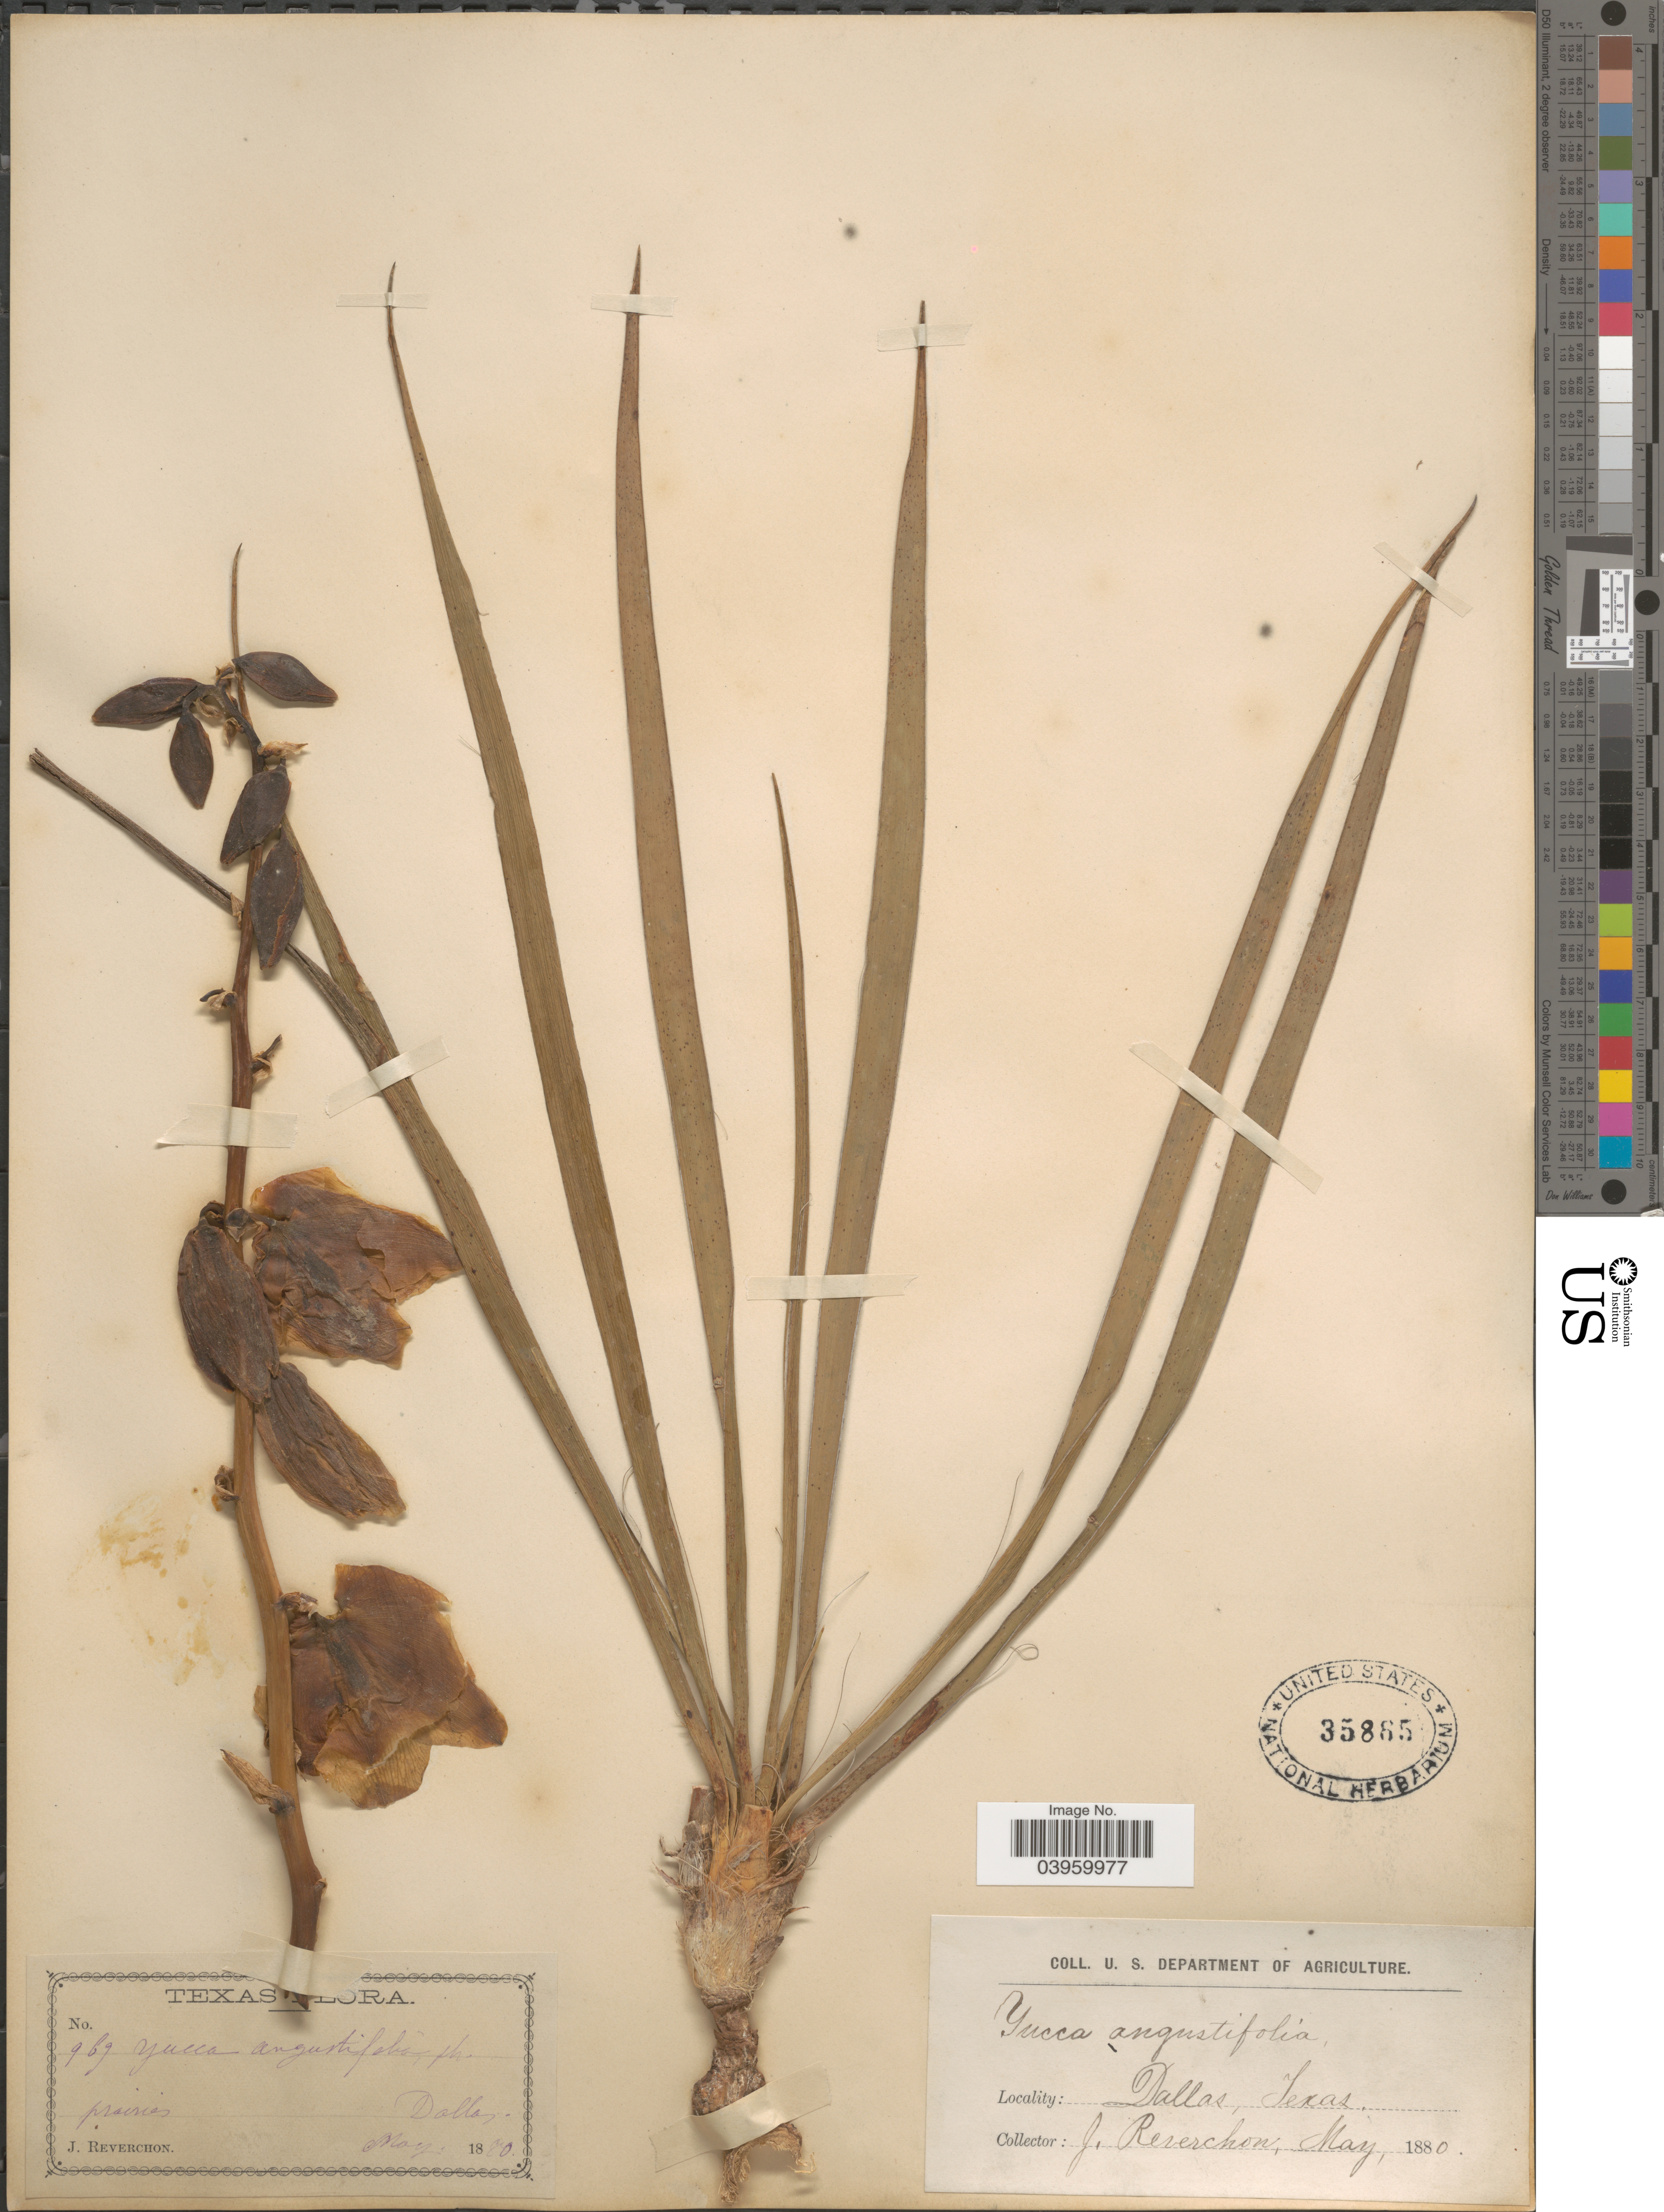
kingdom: Plantae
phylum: Tracheophyta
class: Liliopsida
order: Asparagales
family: Asparagaceae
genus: Yucca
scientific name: Yucca glauca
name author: Nutt.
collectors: J. Reverchon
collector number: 969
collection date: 1880-05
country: United States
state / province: Texas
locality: Dallas.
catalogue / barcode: US 35865